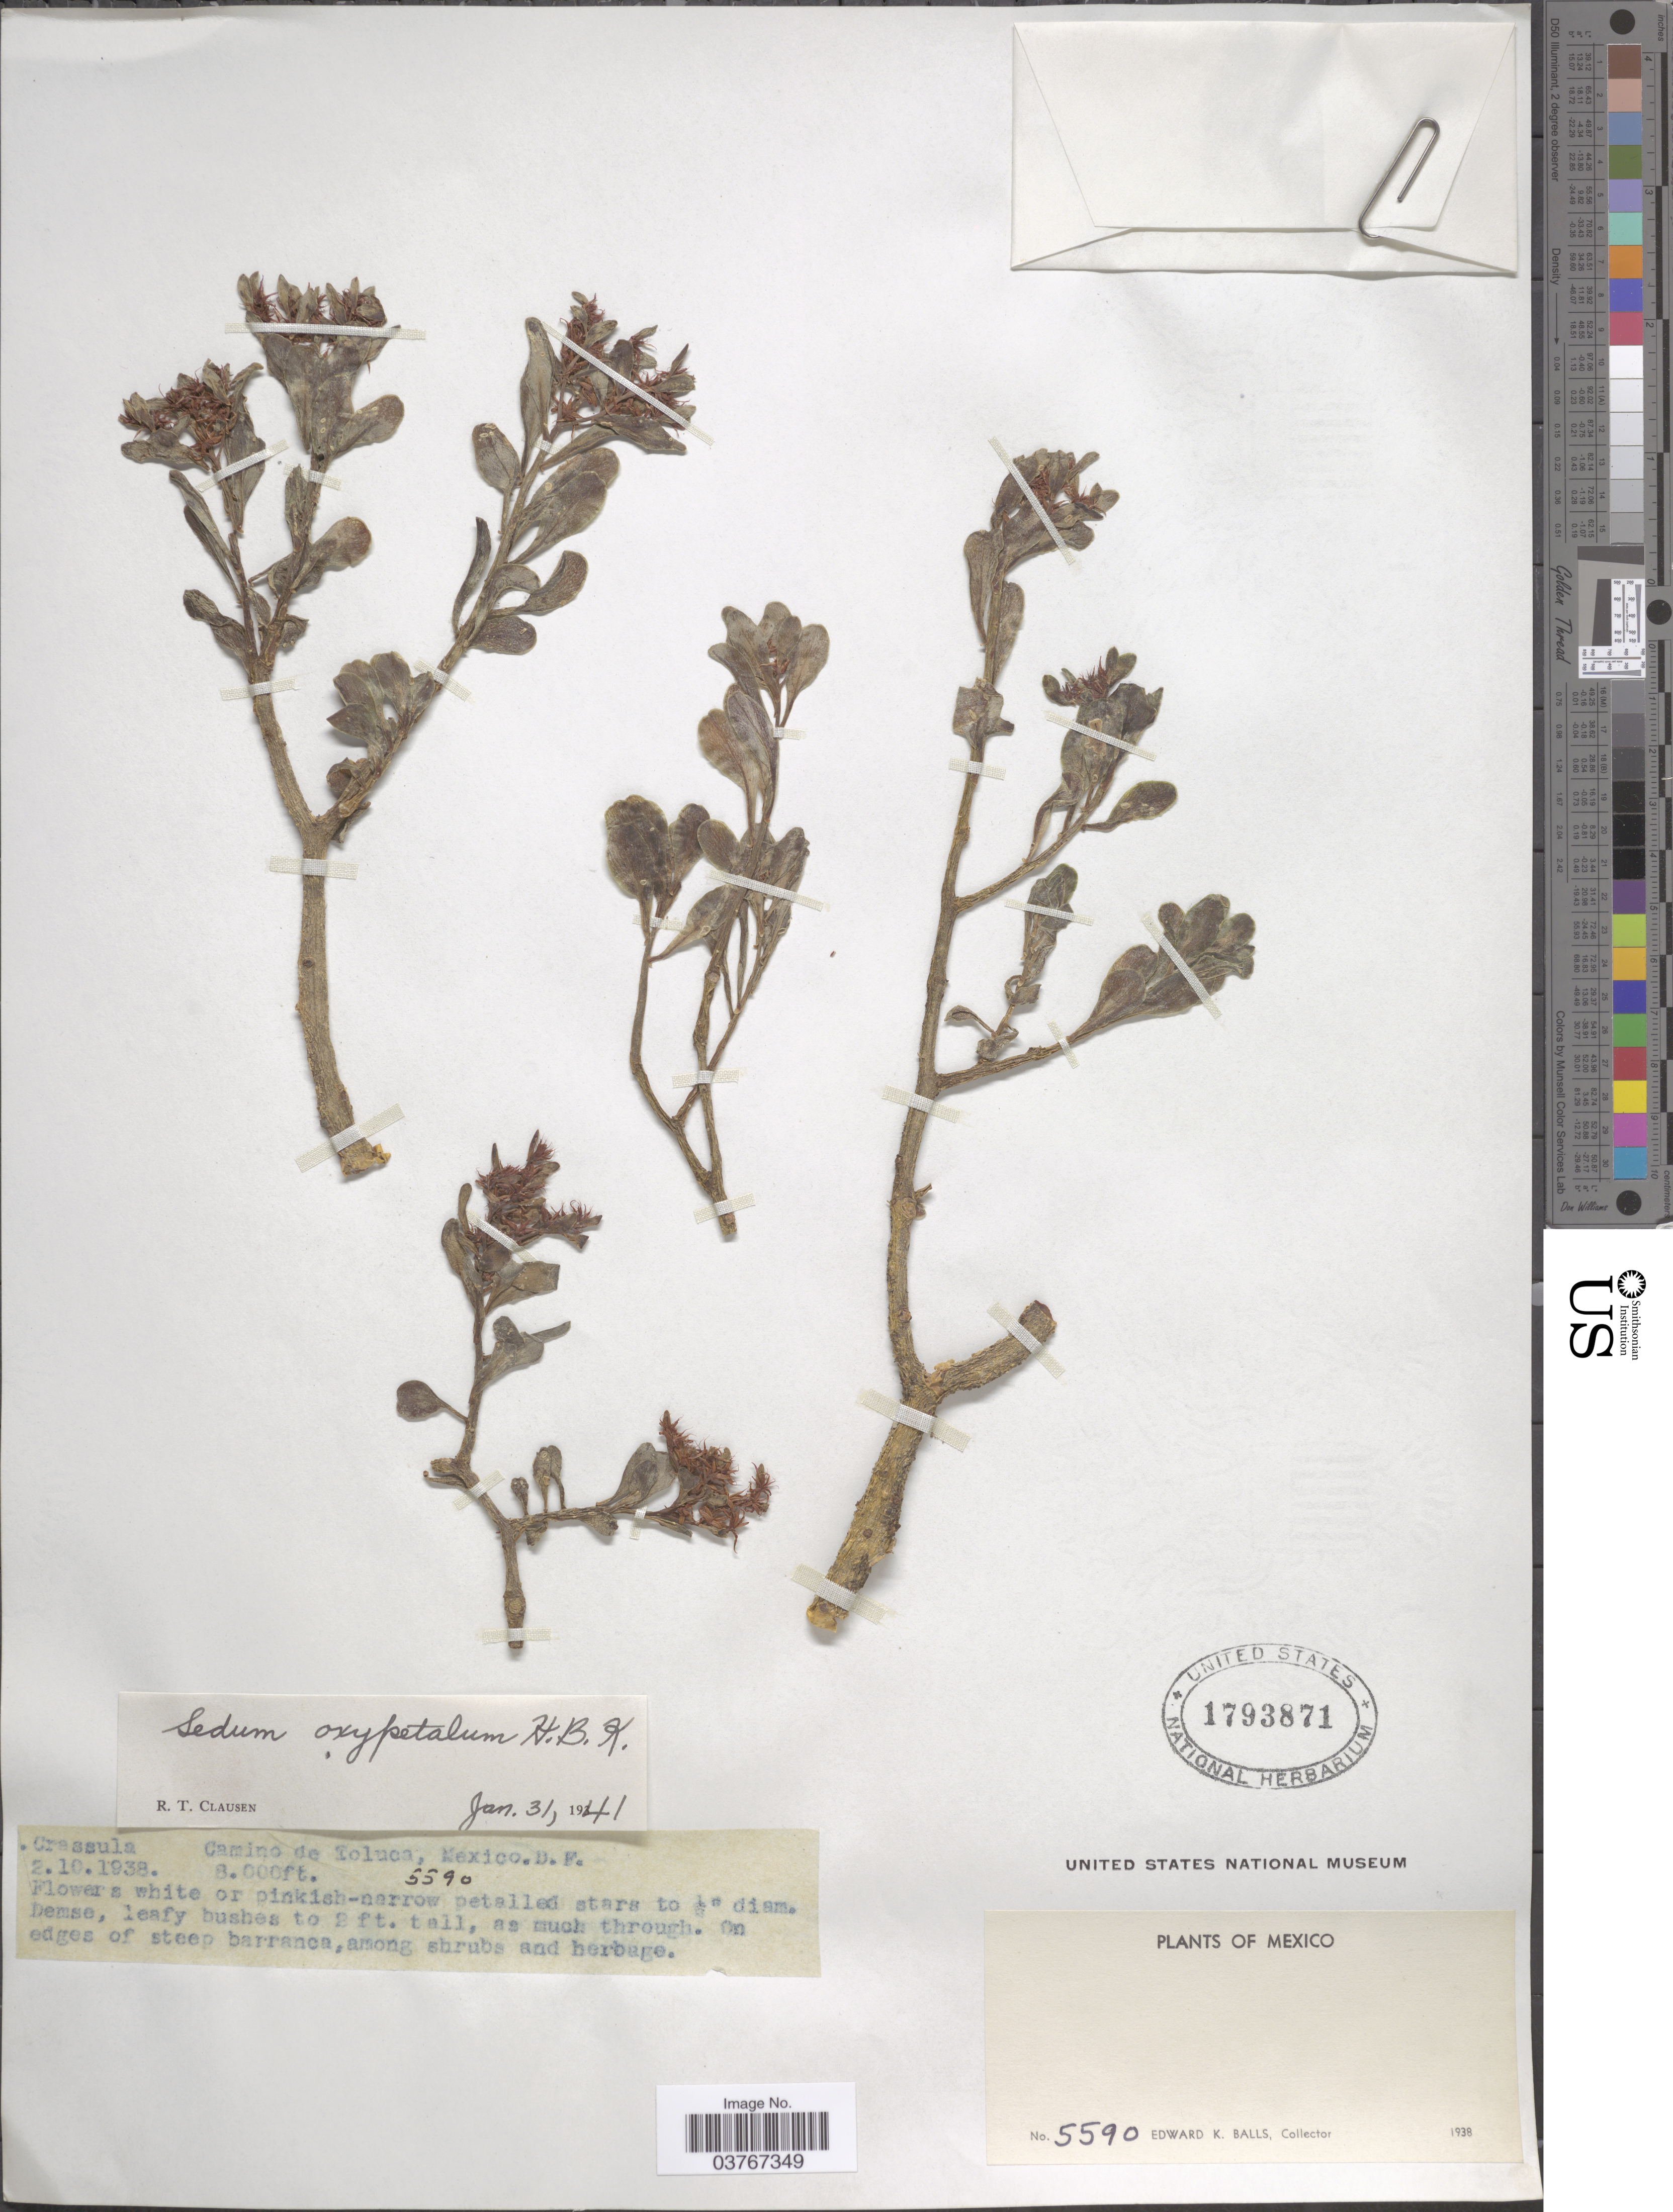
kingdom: Plantae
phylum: Tracheophyta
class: Magnoliopsida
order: Saxifragales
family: Crassulaceae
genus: Sedum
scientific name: Sedum oxypetalum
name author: Kunth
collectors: E. K. Balls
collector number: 5590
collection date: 1938-10-02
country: Mexico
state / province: Distrito Federal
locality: Camino de Toluca.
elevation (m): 2438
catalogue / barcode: US 1793871